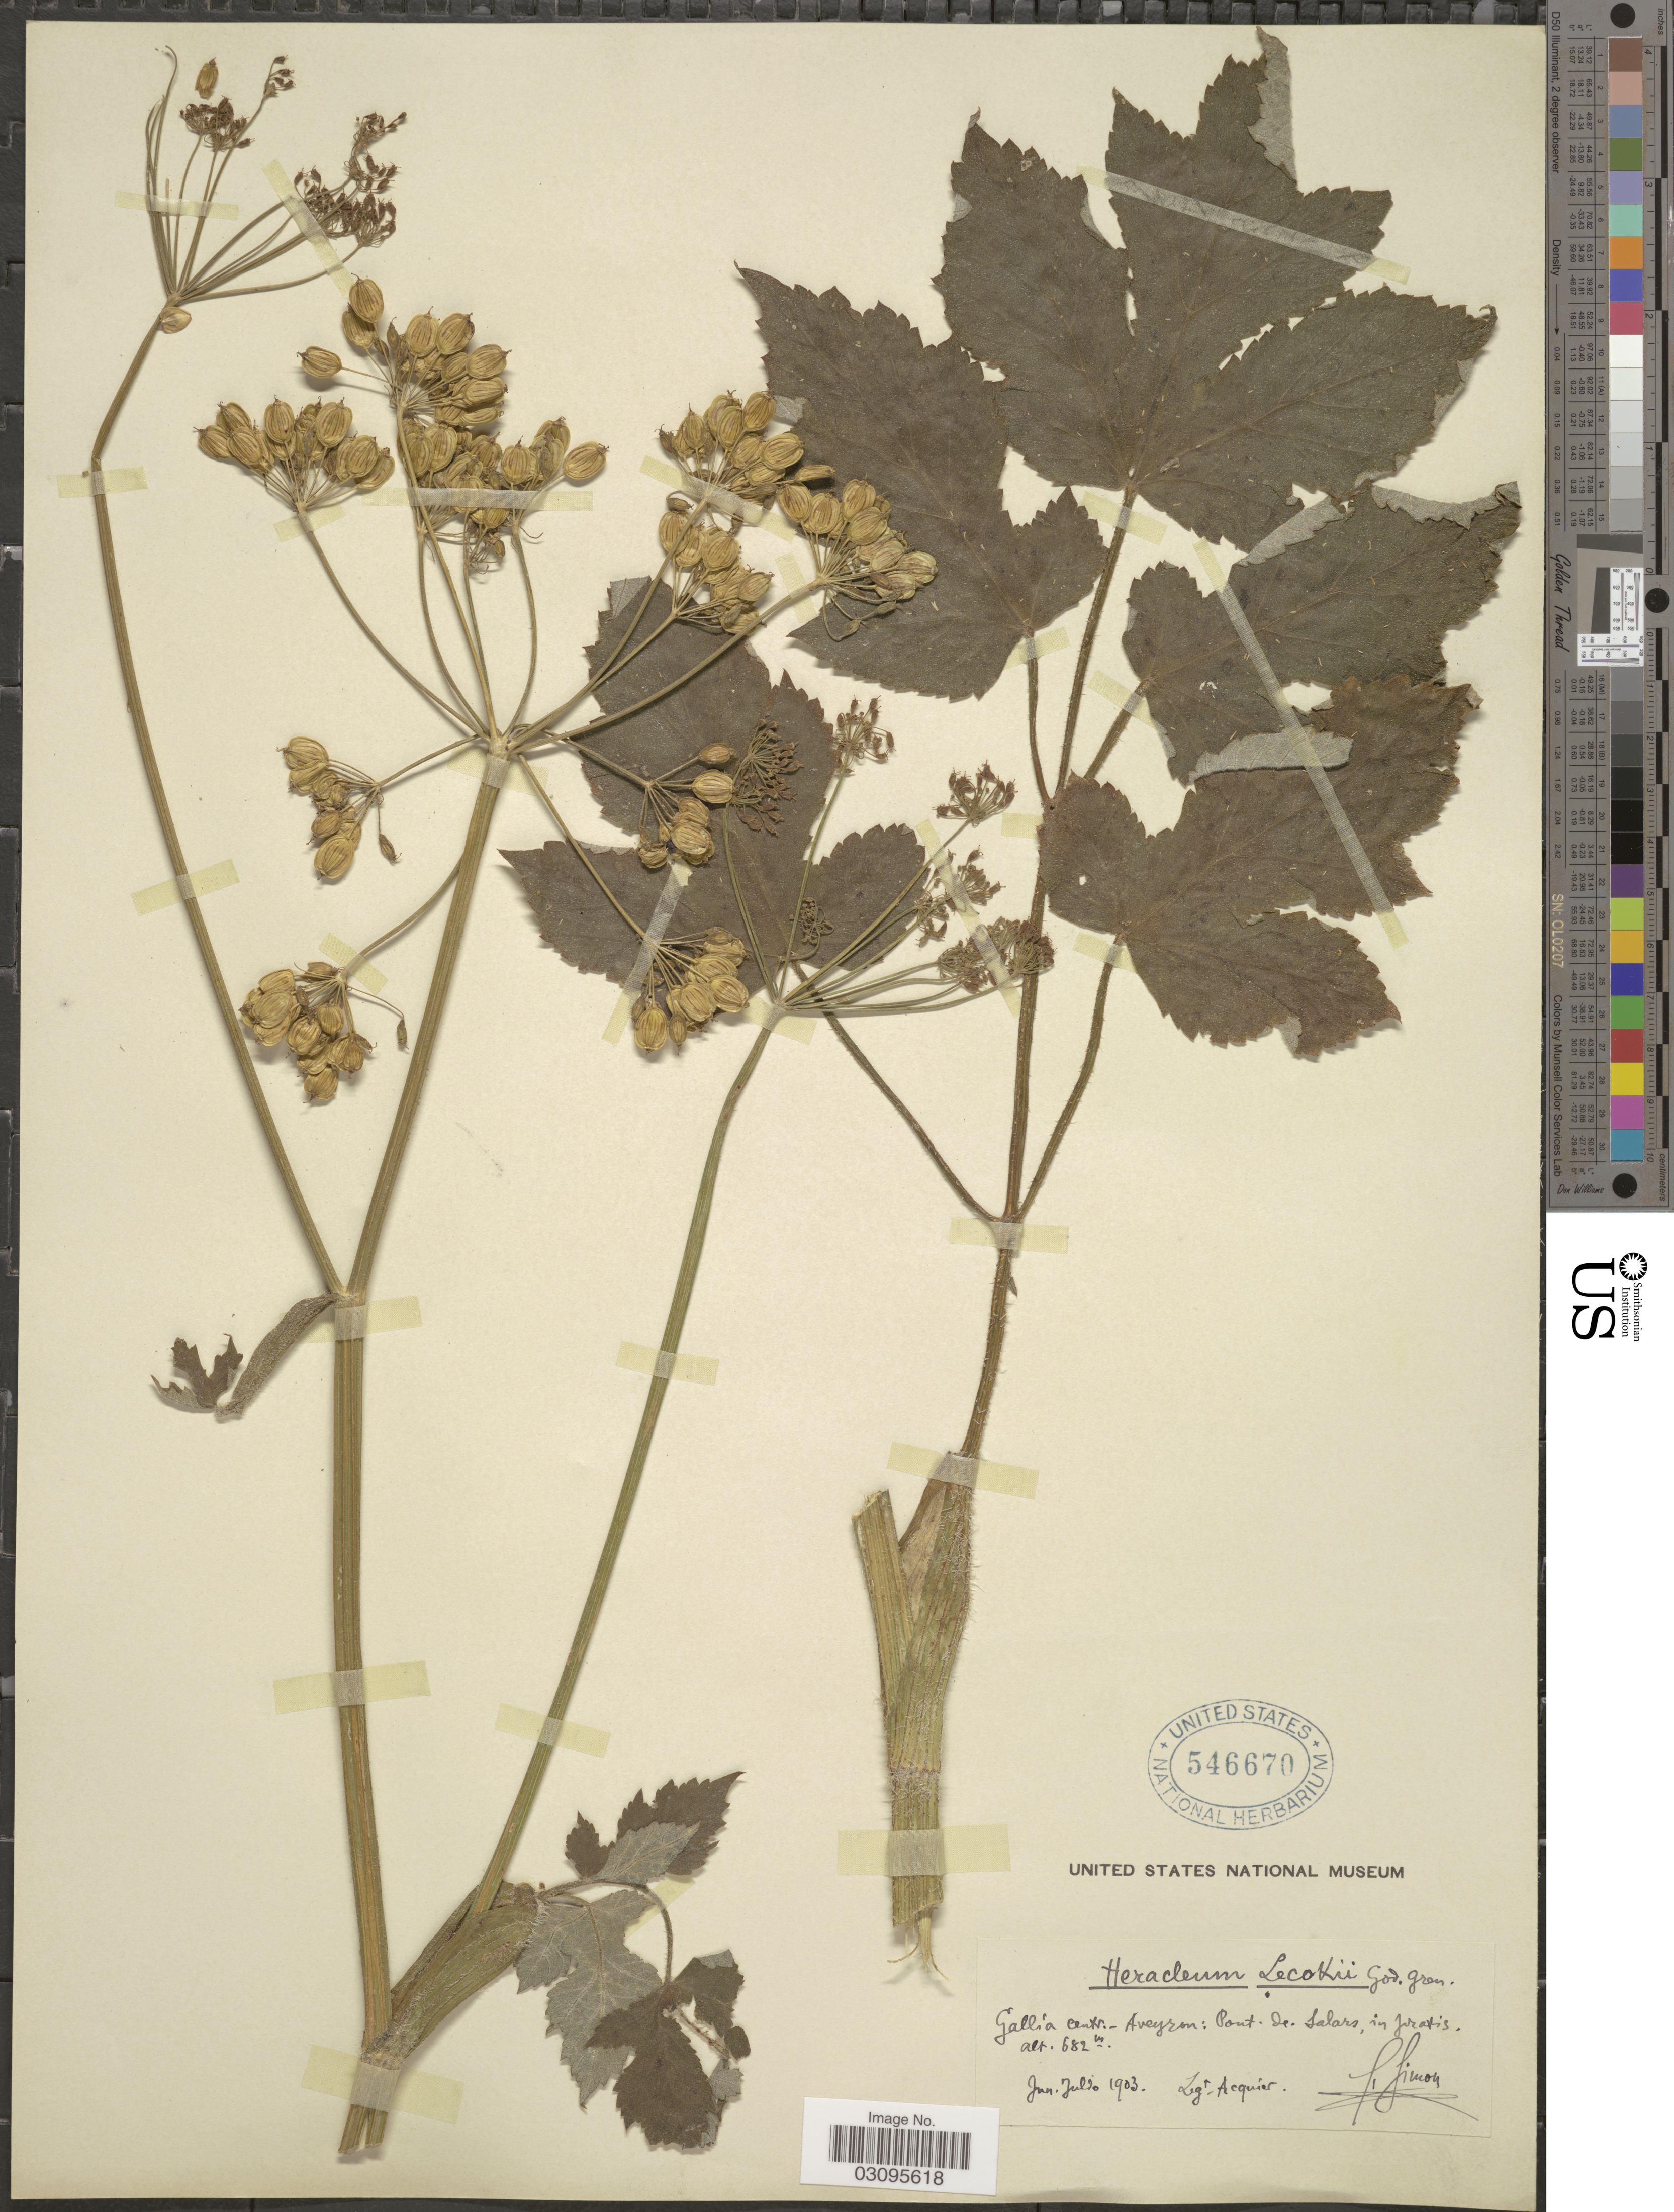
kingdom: Plantae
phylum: Tracheophyta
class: Magnoliopsida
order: Apiales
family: Apiaceae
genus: Heracleum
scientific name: Heracleum lecokii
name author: Gren. & Godr.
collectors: Acquier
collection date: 1903-06/1903-07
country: France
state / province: Occitanie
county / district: Aveyron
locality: Gallia centr.- Aveyron: Pont de Salars in pratis.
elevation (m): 682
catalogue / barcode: US 546670